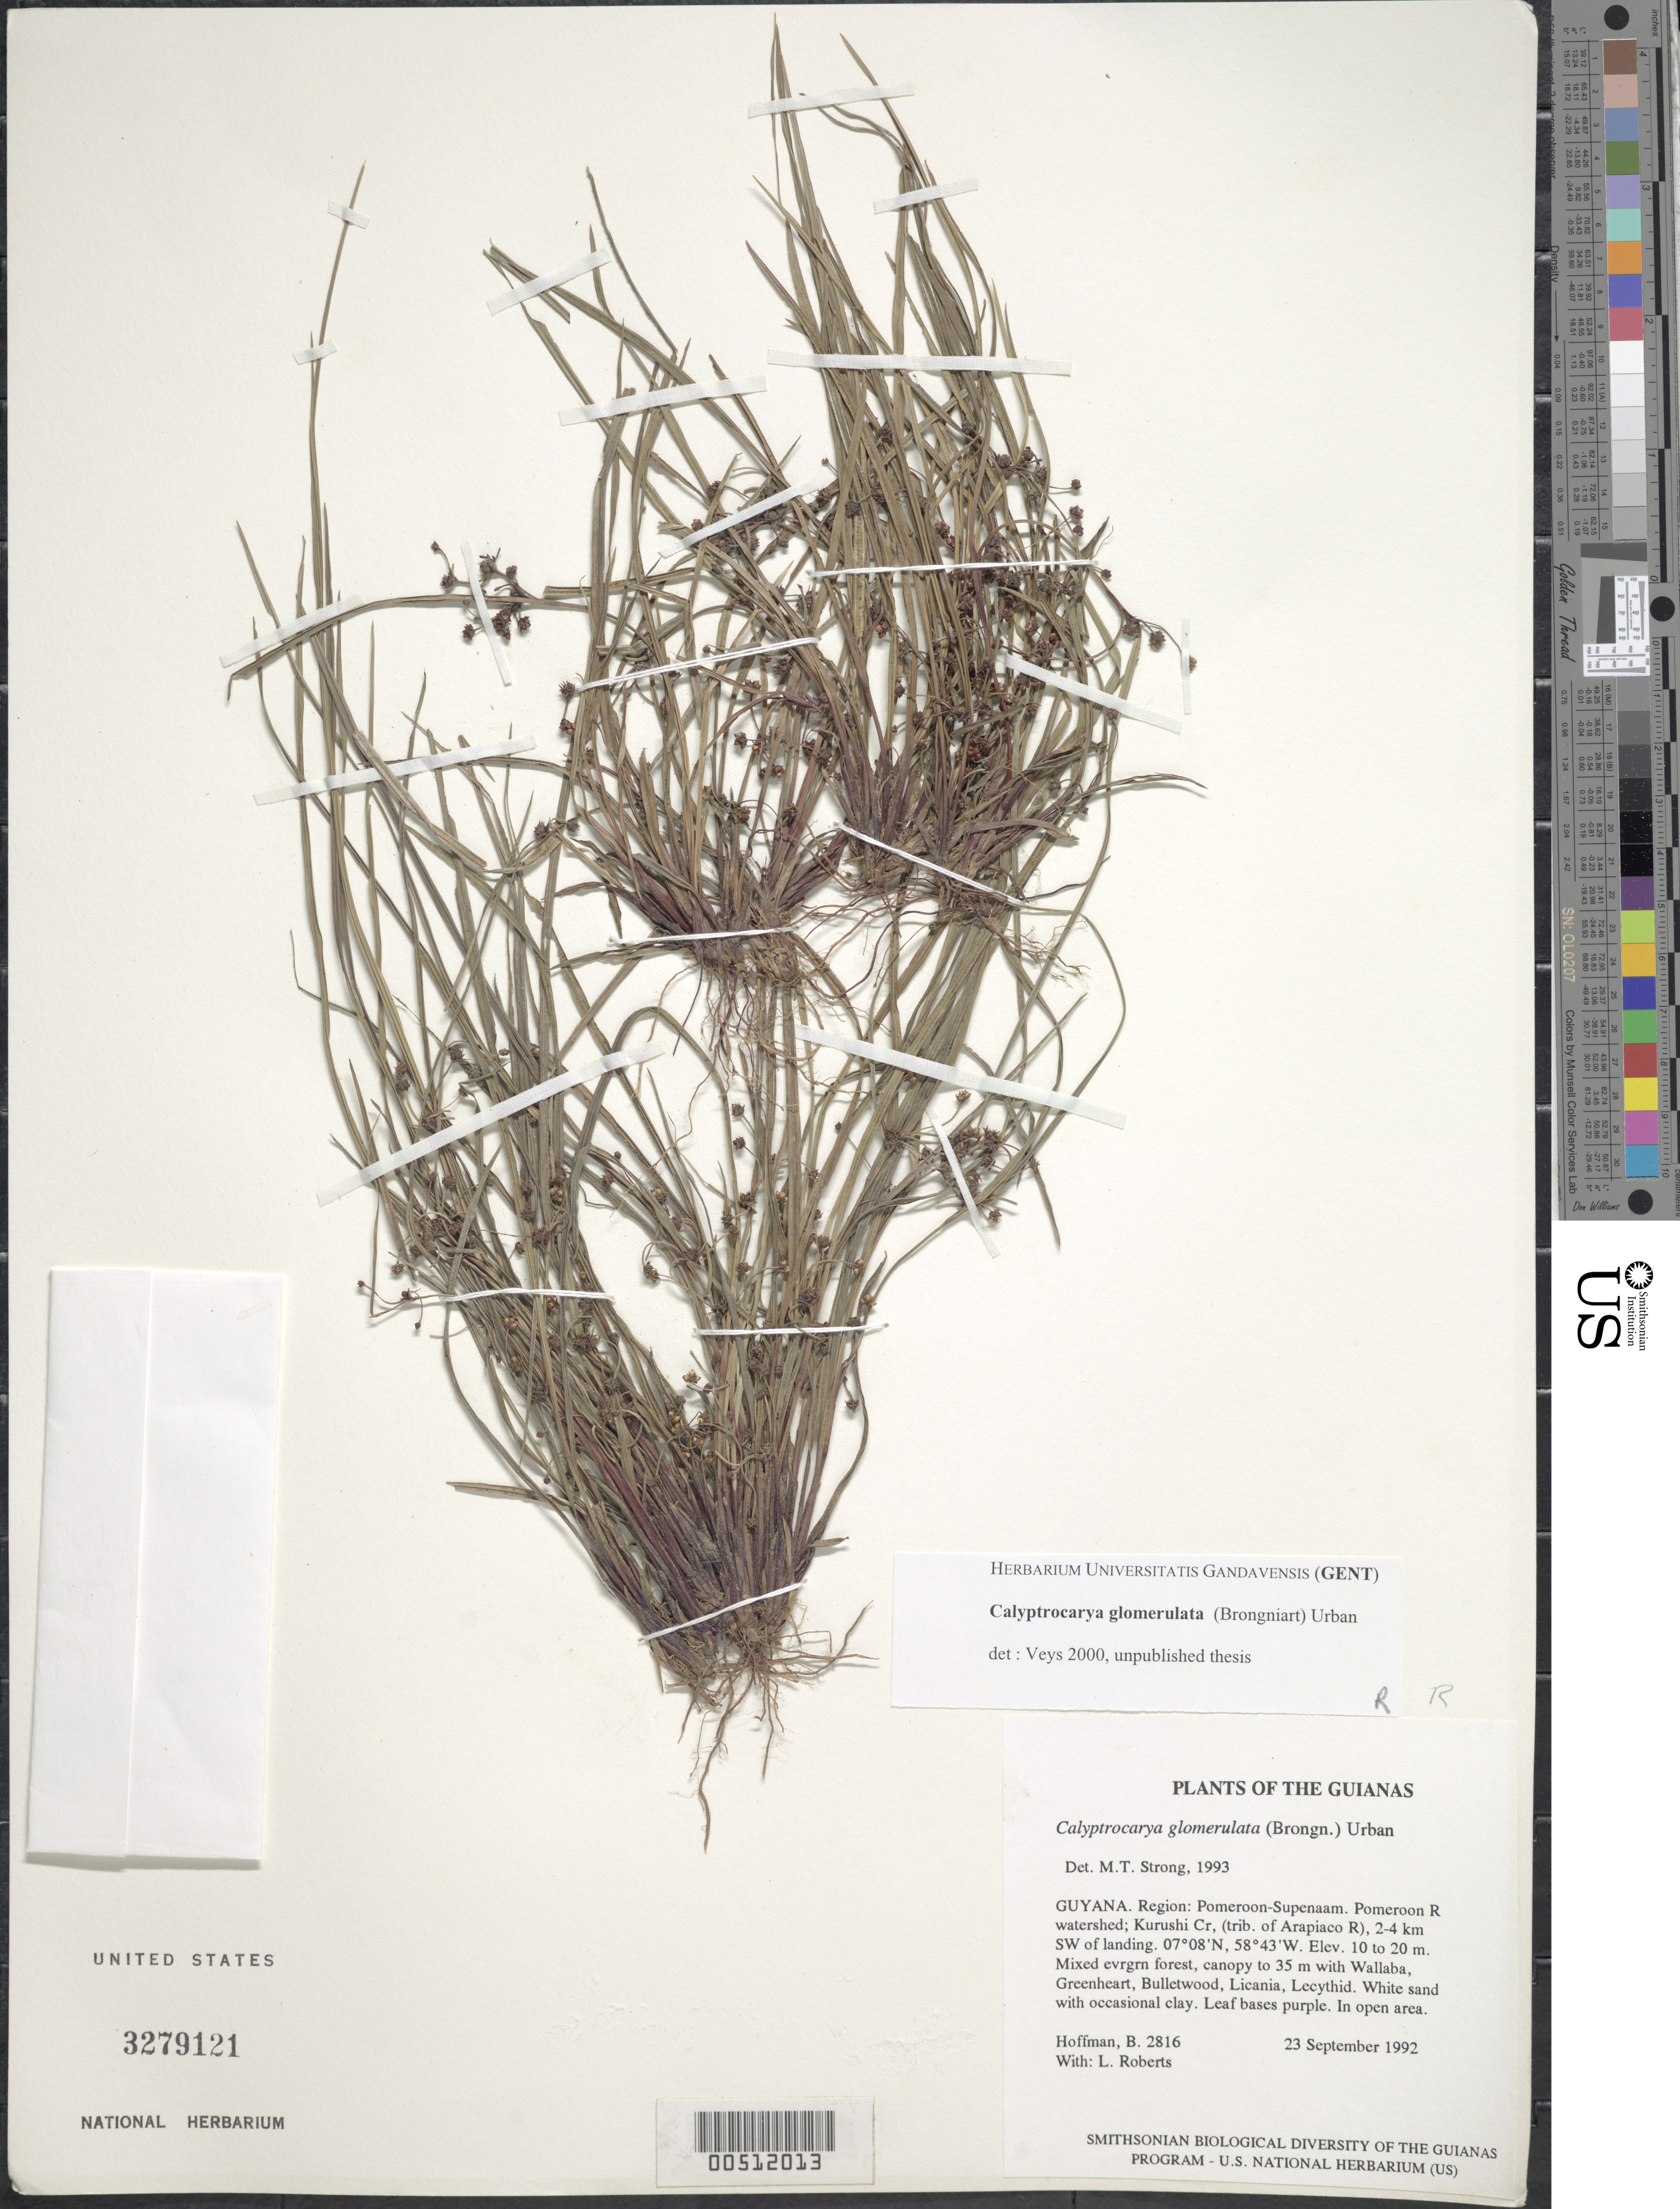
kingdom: Plantae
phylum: Tracheophyta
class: Liliopsida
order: Poales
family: Cyperaceae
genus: Calyptrocarya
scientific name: Calyptrocarya glomerulata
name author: (Brongn.) Urb.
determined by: Strong, M. T., (US), Smithsonian Institution - National Museum of Natural History (UNITED STATES)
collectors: B. Hoffman & L. Roberts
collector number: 2816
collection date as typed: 23 September 1992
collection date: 1992-09-23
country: Guyana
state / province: Pomeroon-Supenaam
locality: Pomeroon River watershed; Kurushi Creek, (trib. of Arapiaco R), 2-4 km SW of landing along logging road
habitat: Mixed evrgrn forest, canopy to 35 m with Wallaba, Greenheart, Bulletwood, Licania, Lecythid. White sand with occasional clay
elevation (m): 10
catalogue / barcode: US 3279121